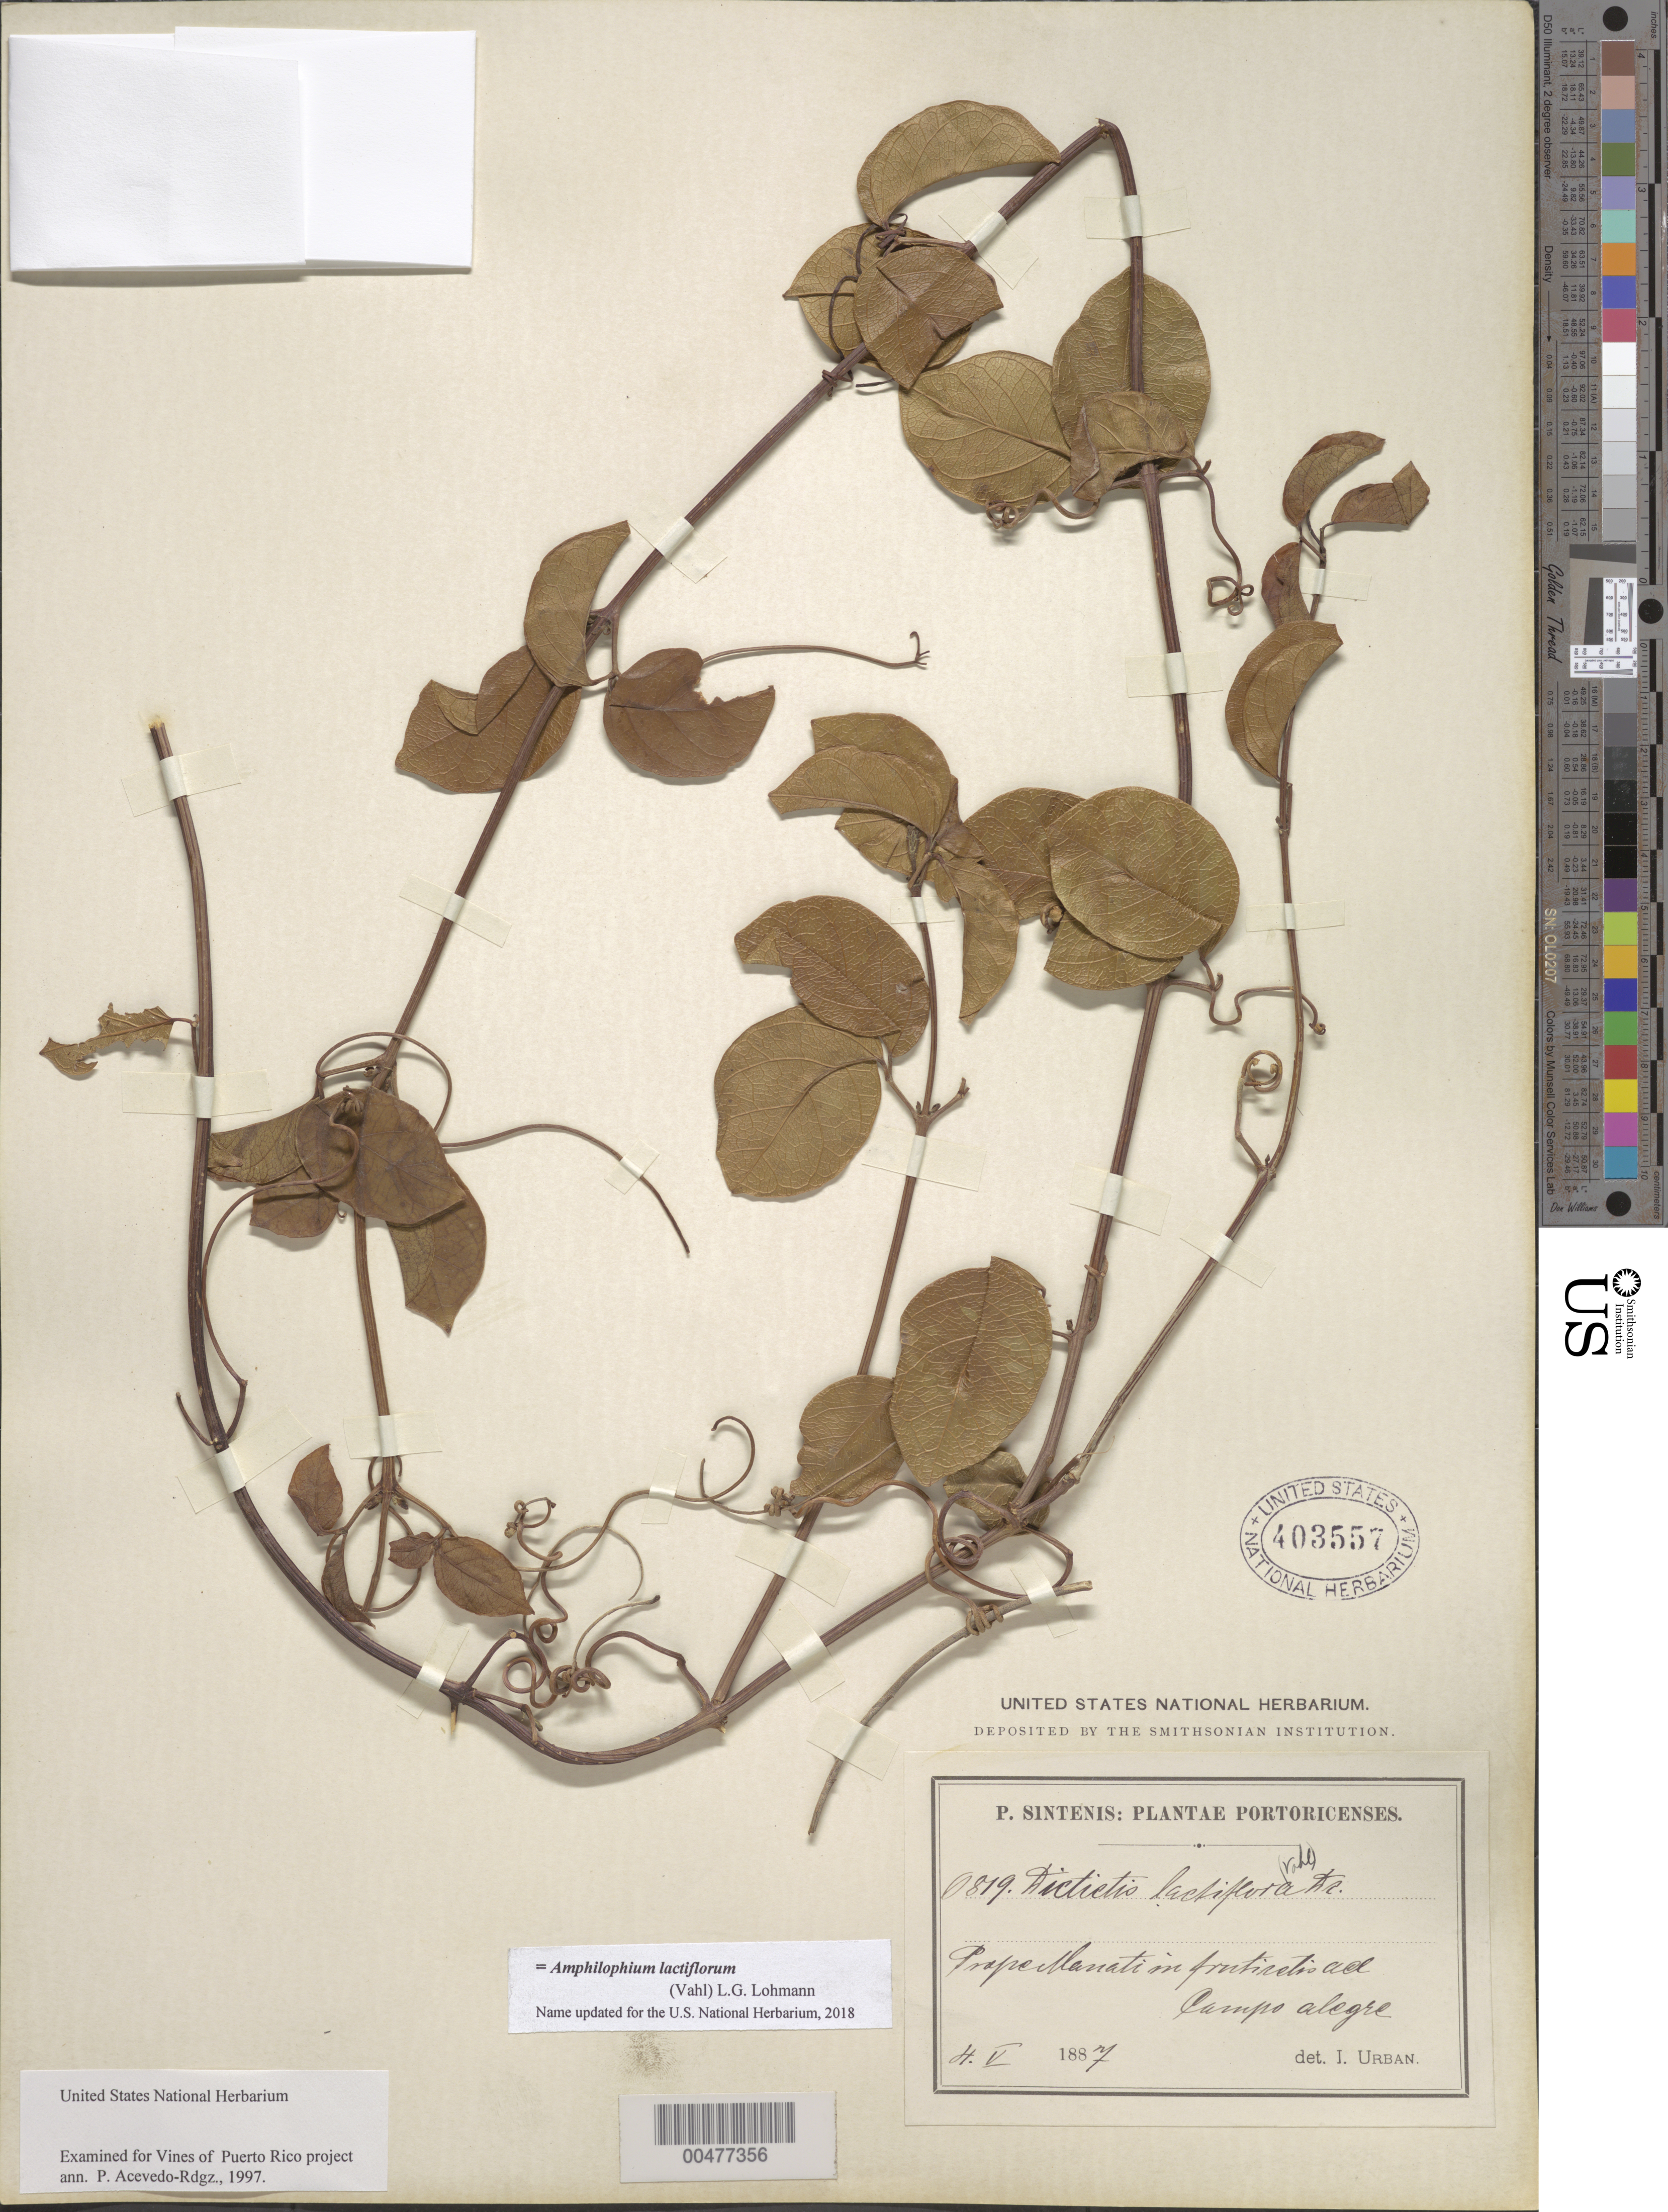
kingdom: Plantae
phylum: Tracheophyta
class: Magnoliopsida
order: Lamiales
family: Bignoniaceae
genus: Amphilophium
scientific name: Amphilophium lactiflorum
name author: (Vahl) L.G. Lohmann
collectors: P. Sintenis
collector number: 819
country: Puerto Rico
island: Greater Antilles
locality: Prope Manati in frutticetis ad Campo alegre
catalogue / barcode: US 403557